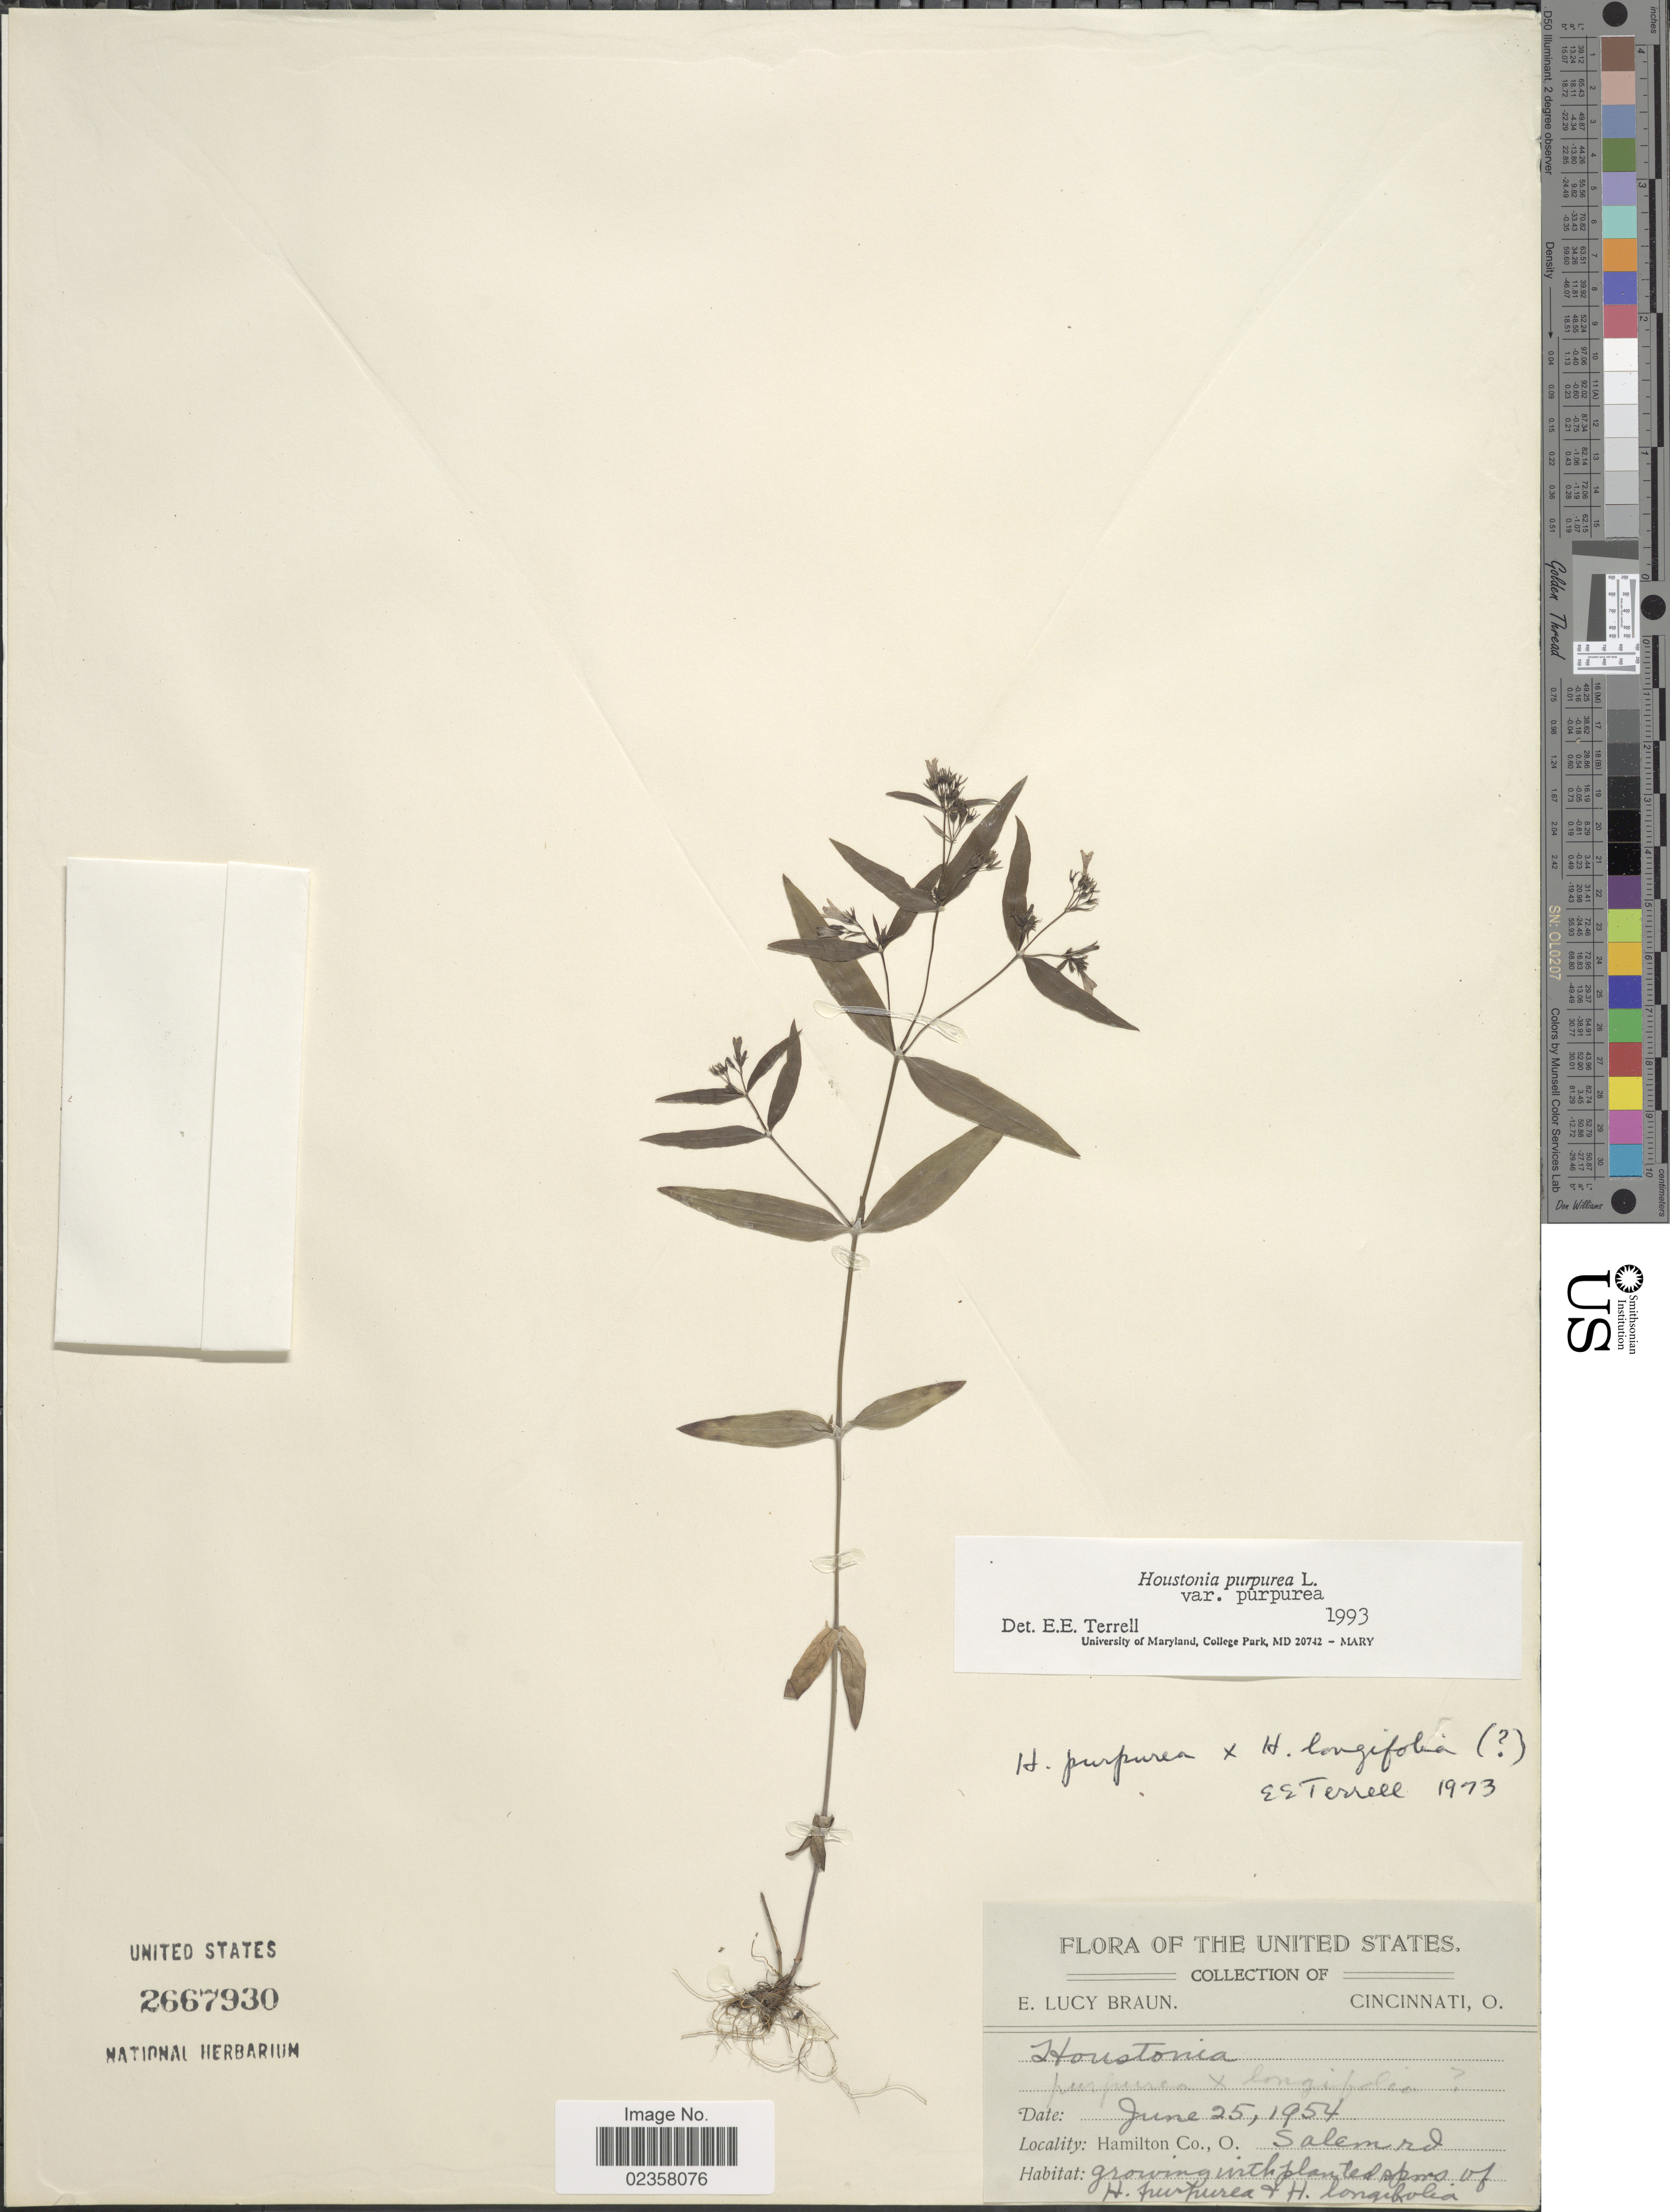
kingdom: Plantae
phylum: Tracheophyta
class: Magnoliopsida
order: Gentianales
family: Rubiaceae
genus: Houstonia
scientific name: Houstonia purpurea var. purpurea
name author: L.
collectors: E. L. Braun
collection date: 1954-06-25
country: United States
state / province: Ohio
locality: Hamilton Co., Salem rd.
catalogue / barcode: US 2667930